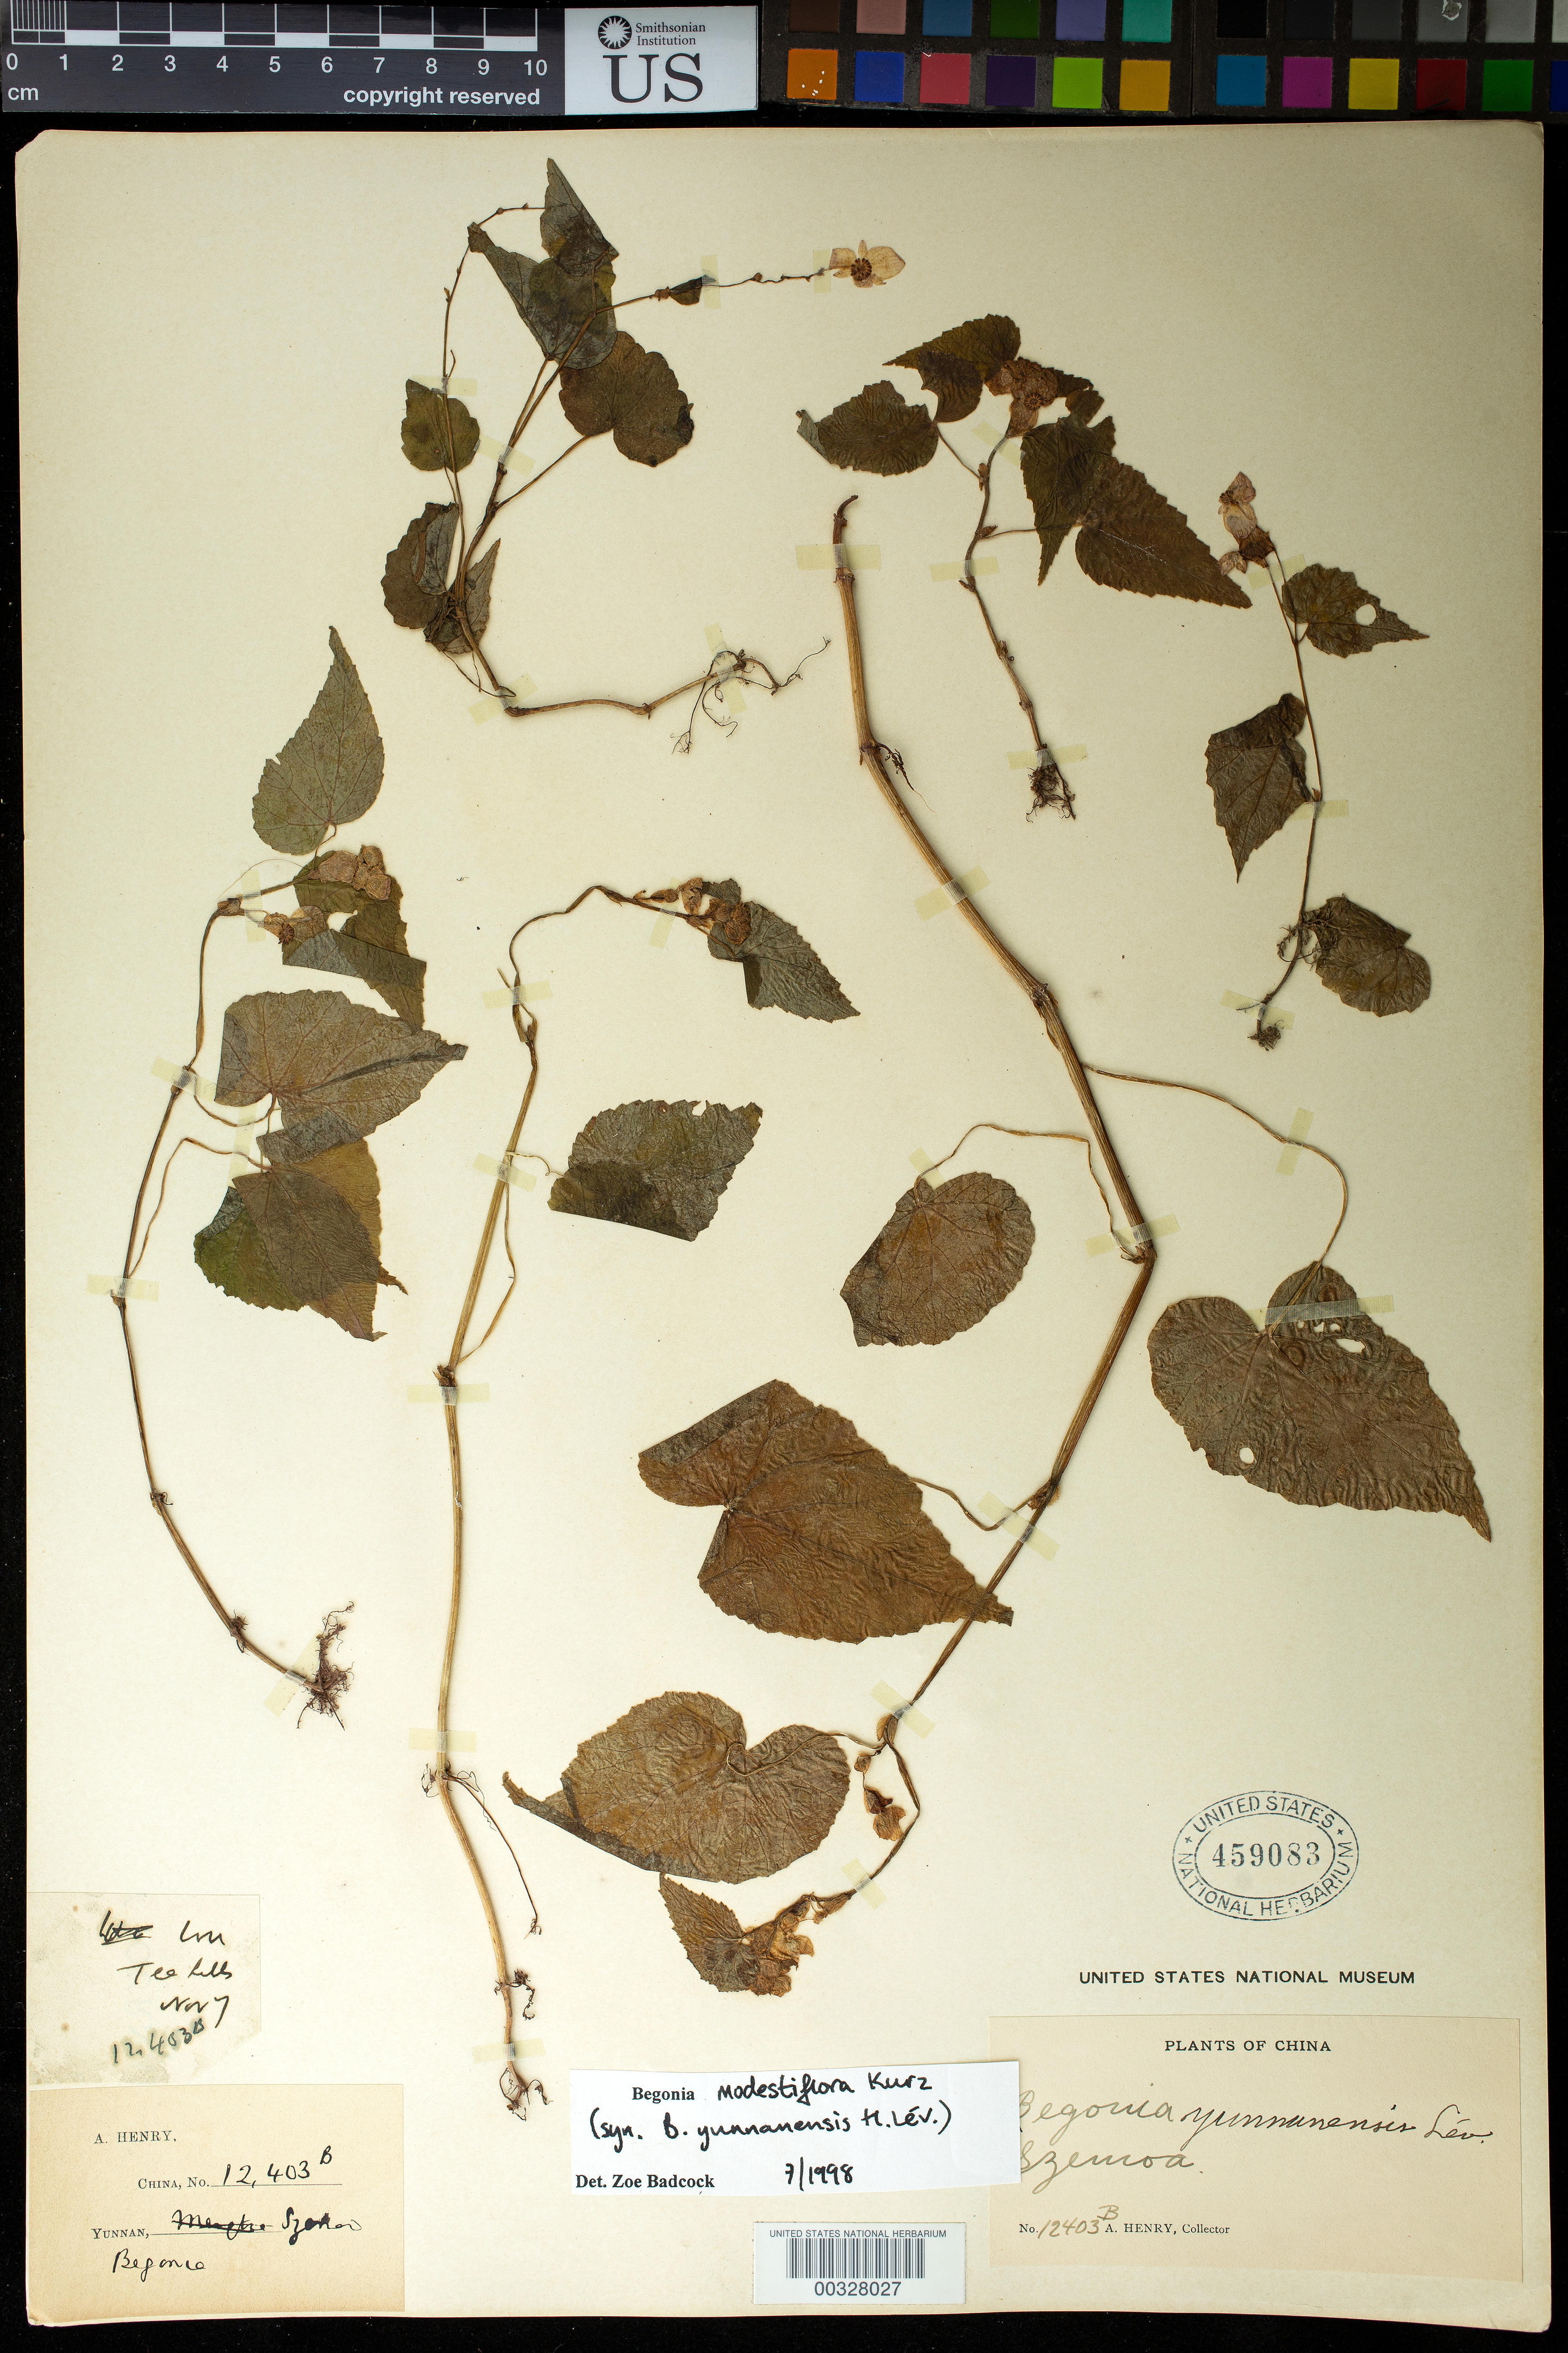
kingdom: Plantae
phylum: Tracheophyta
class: Magnoliopsida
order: Cucurbitales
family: Begoniaceae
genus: Begonia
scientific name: Begonia modestiflora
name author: Kurz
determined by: Badcock, Z.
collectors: A. Henry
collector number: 12403 B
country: China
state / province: Yunnan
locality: Szemoa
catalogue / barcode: US 459083